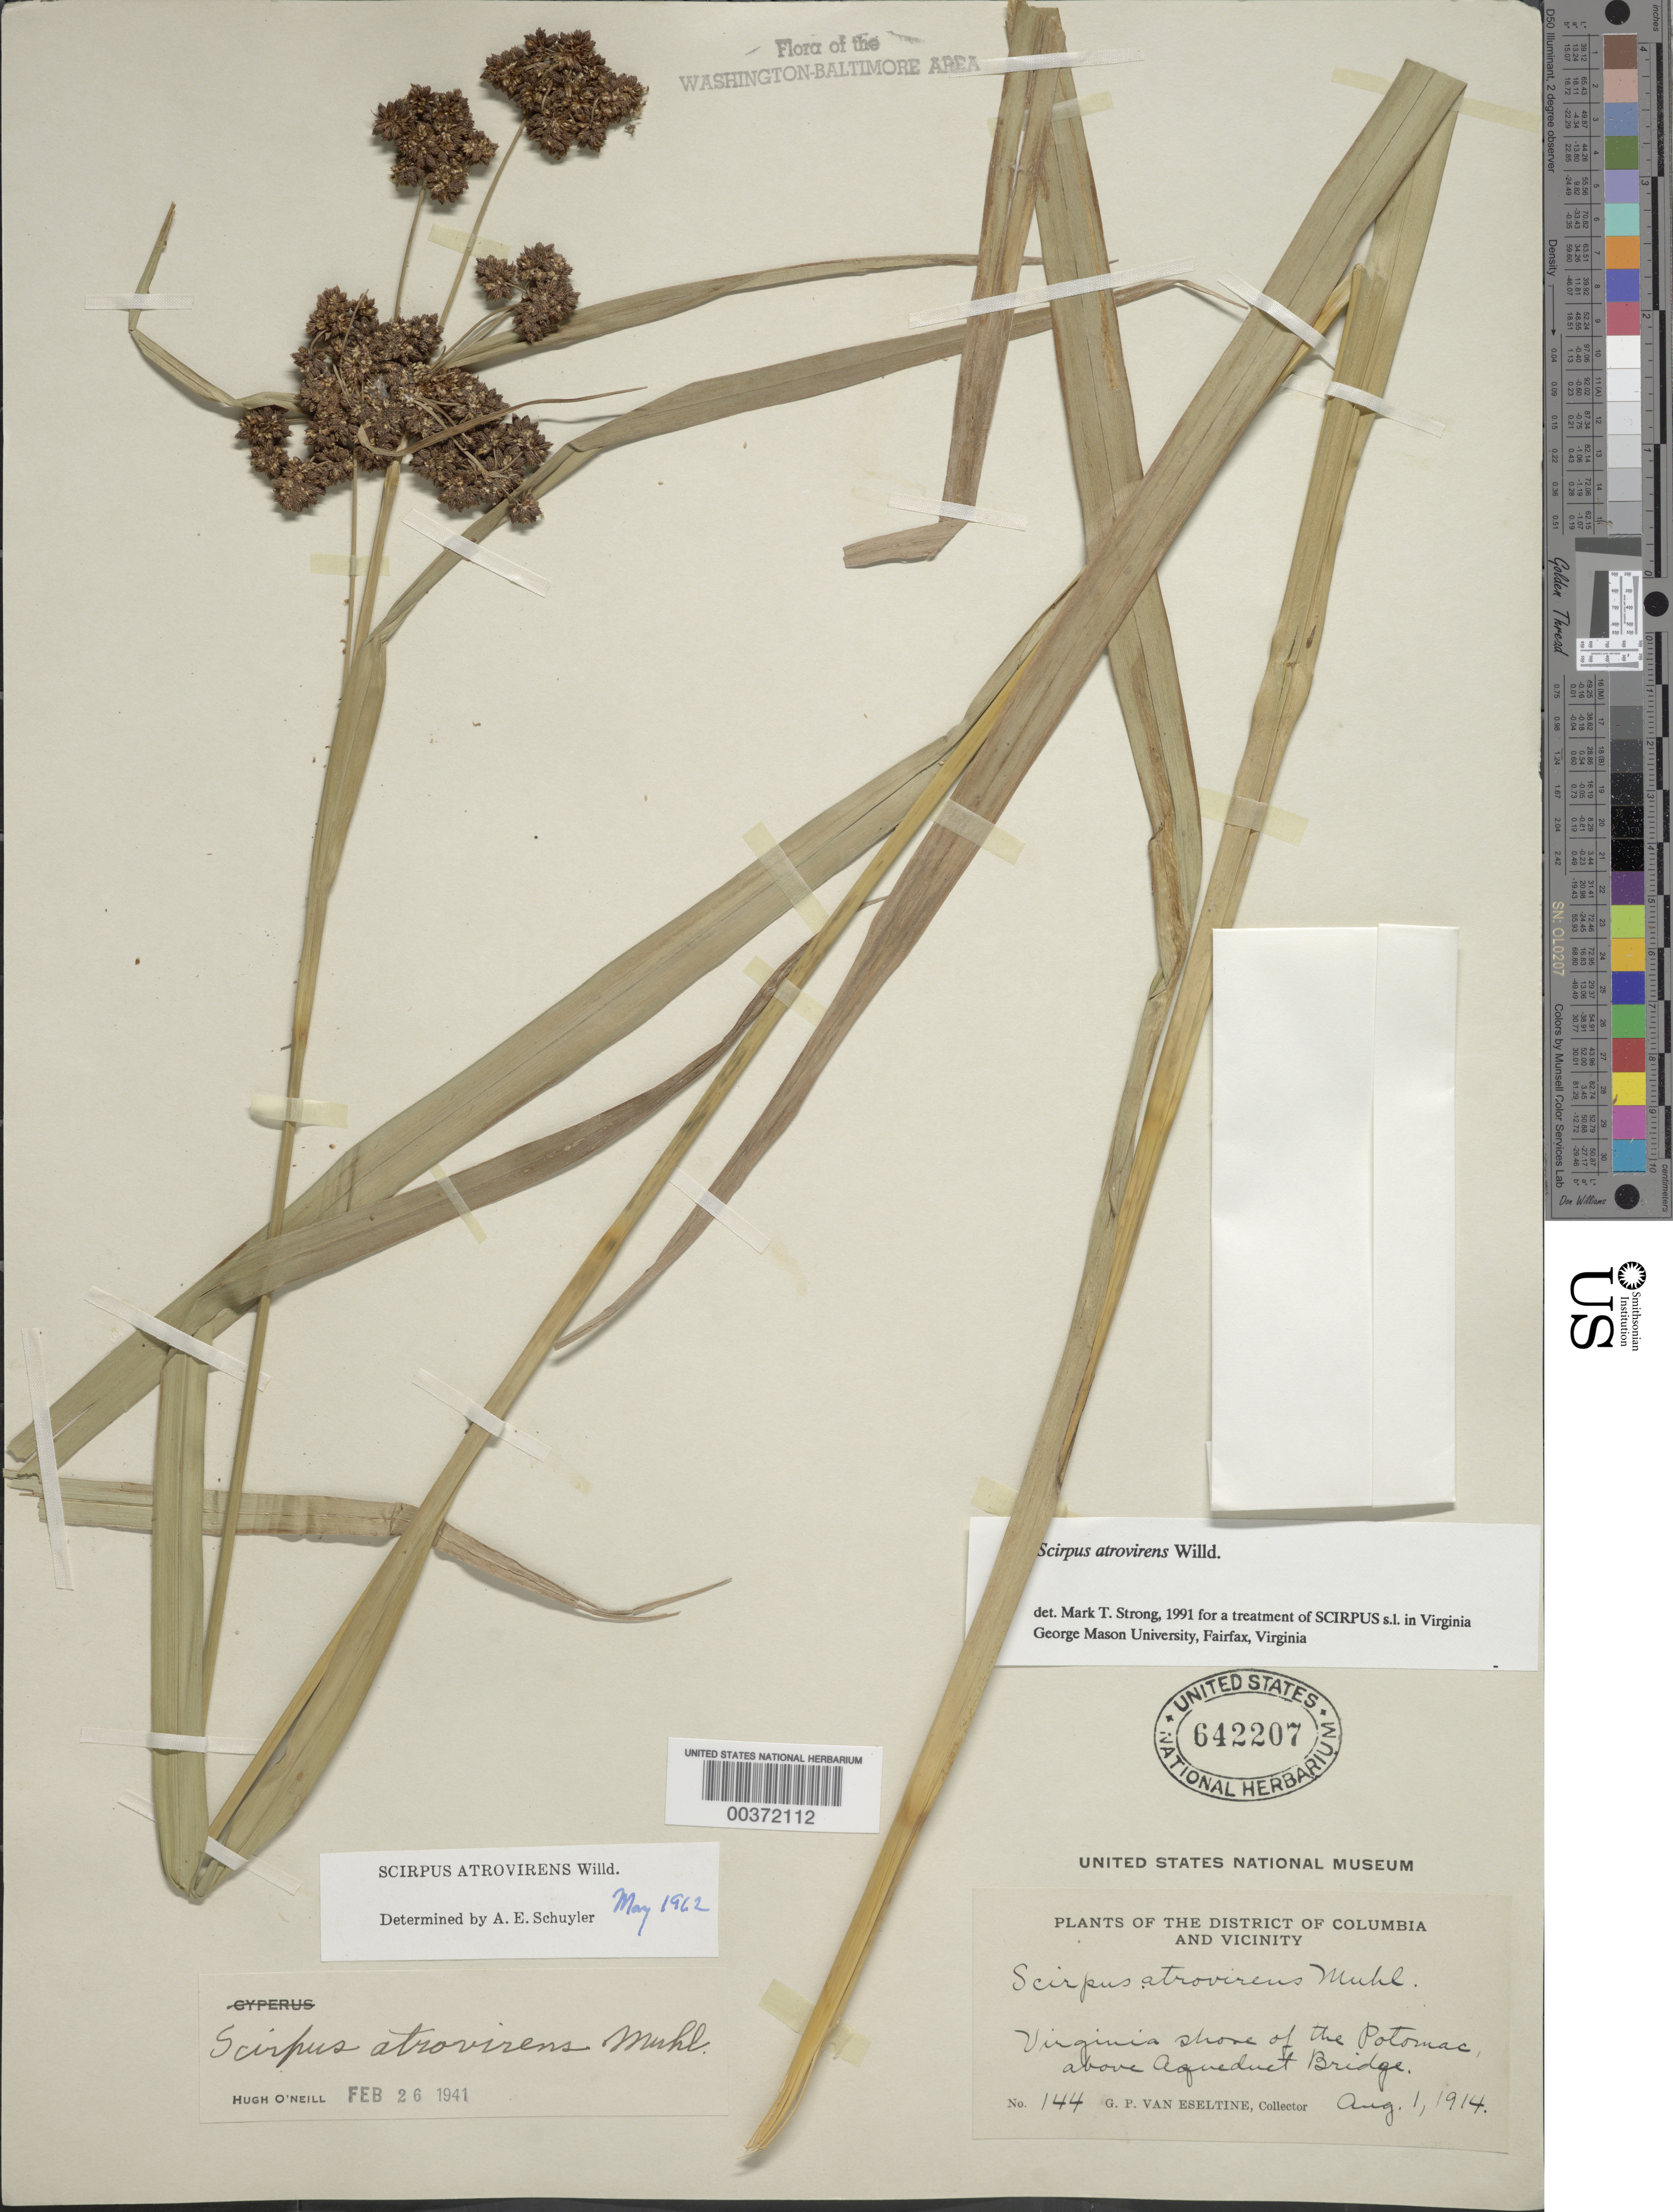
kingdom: Plantae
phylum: Tracheophyta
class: Liliopsida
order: Poales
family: Cyperaceae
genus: Scirpus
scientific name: Scirpus atrovirens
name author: Willd.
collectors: G. P. Van Eseltine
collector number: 144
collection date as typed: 01 Aug 1914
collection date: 1914-08-01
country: United States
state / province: Virginia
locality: Potomac above Aqueduct Bridge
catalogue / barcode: US 642207